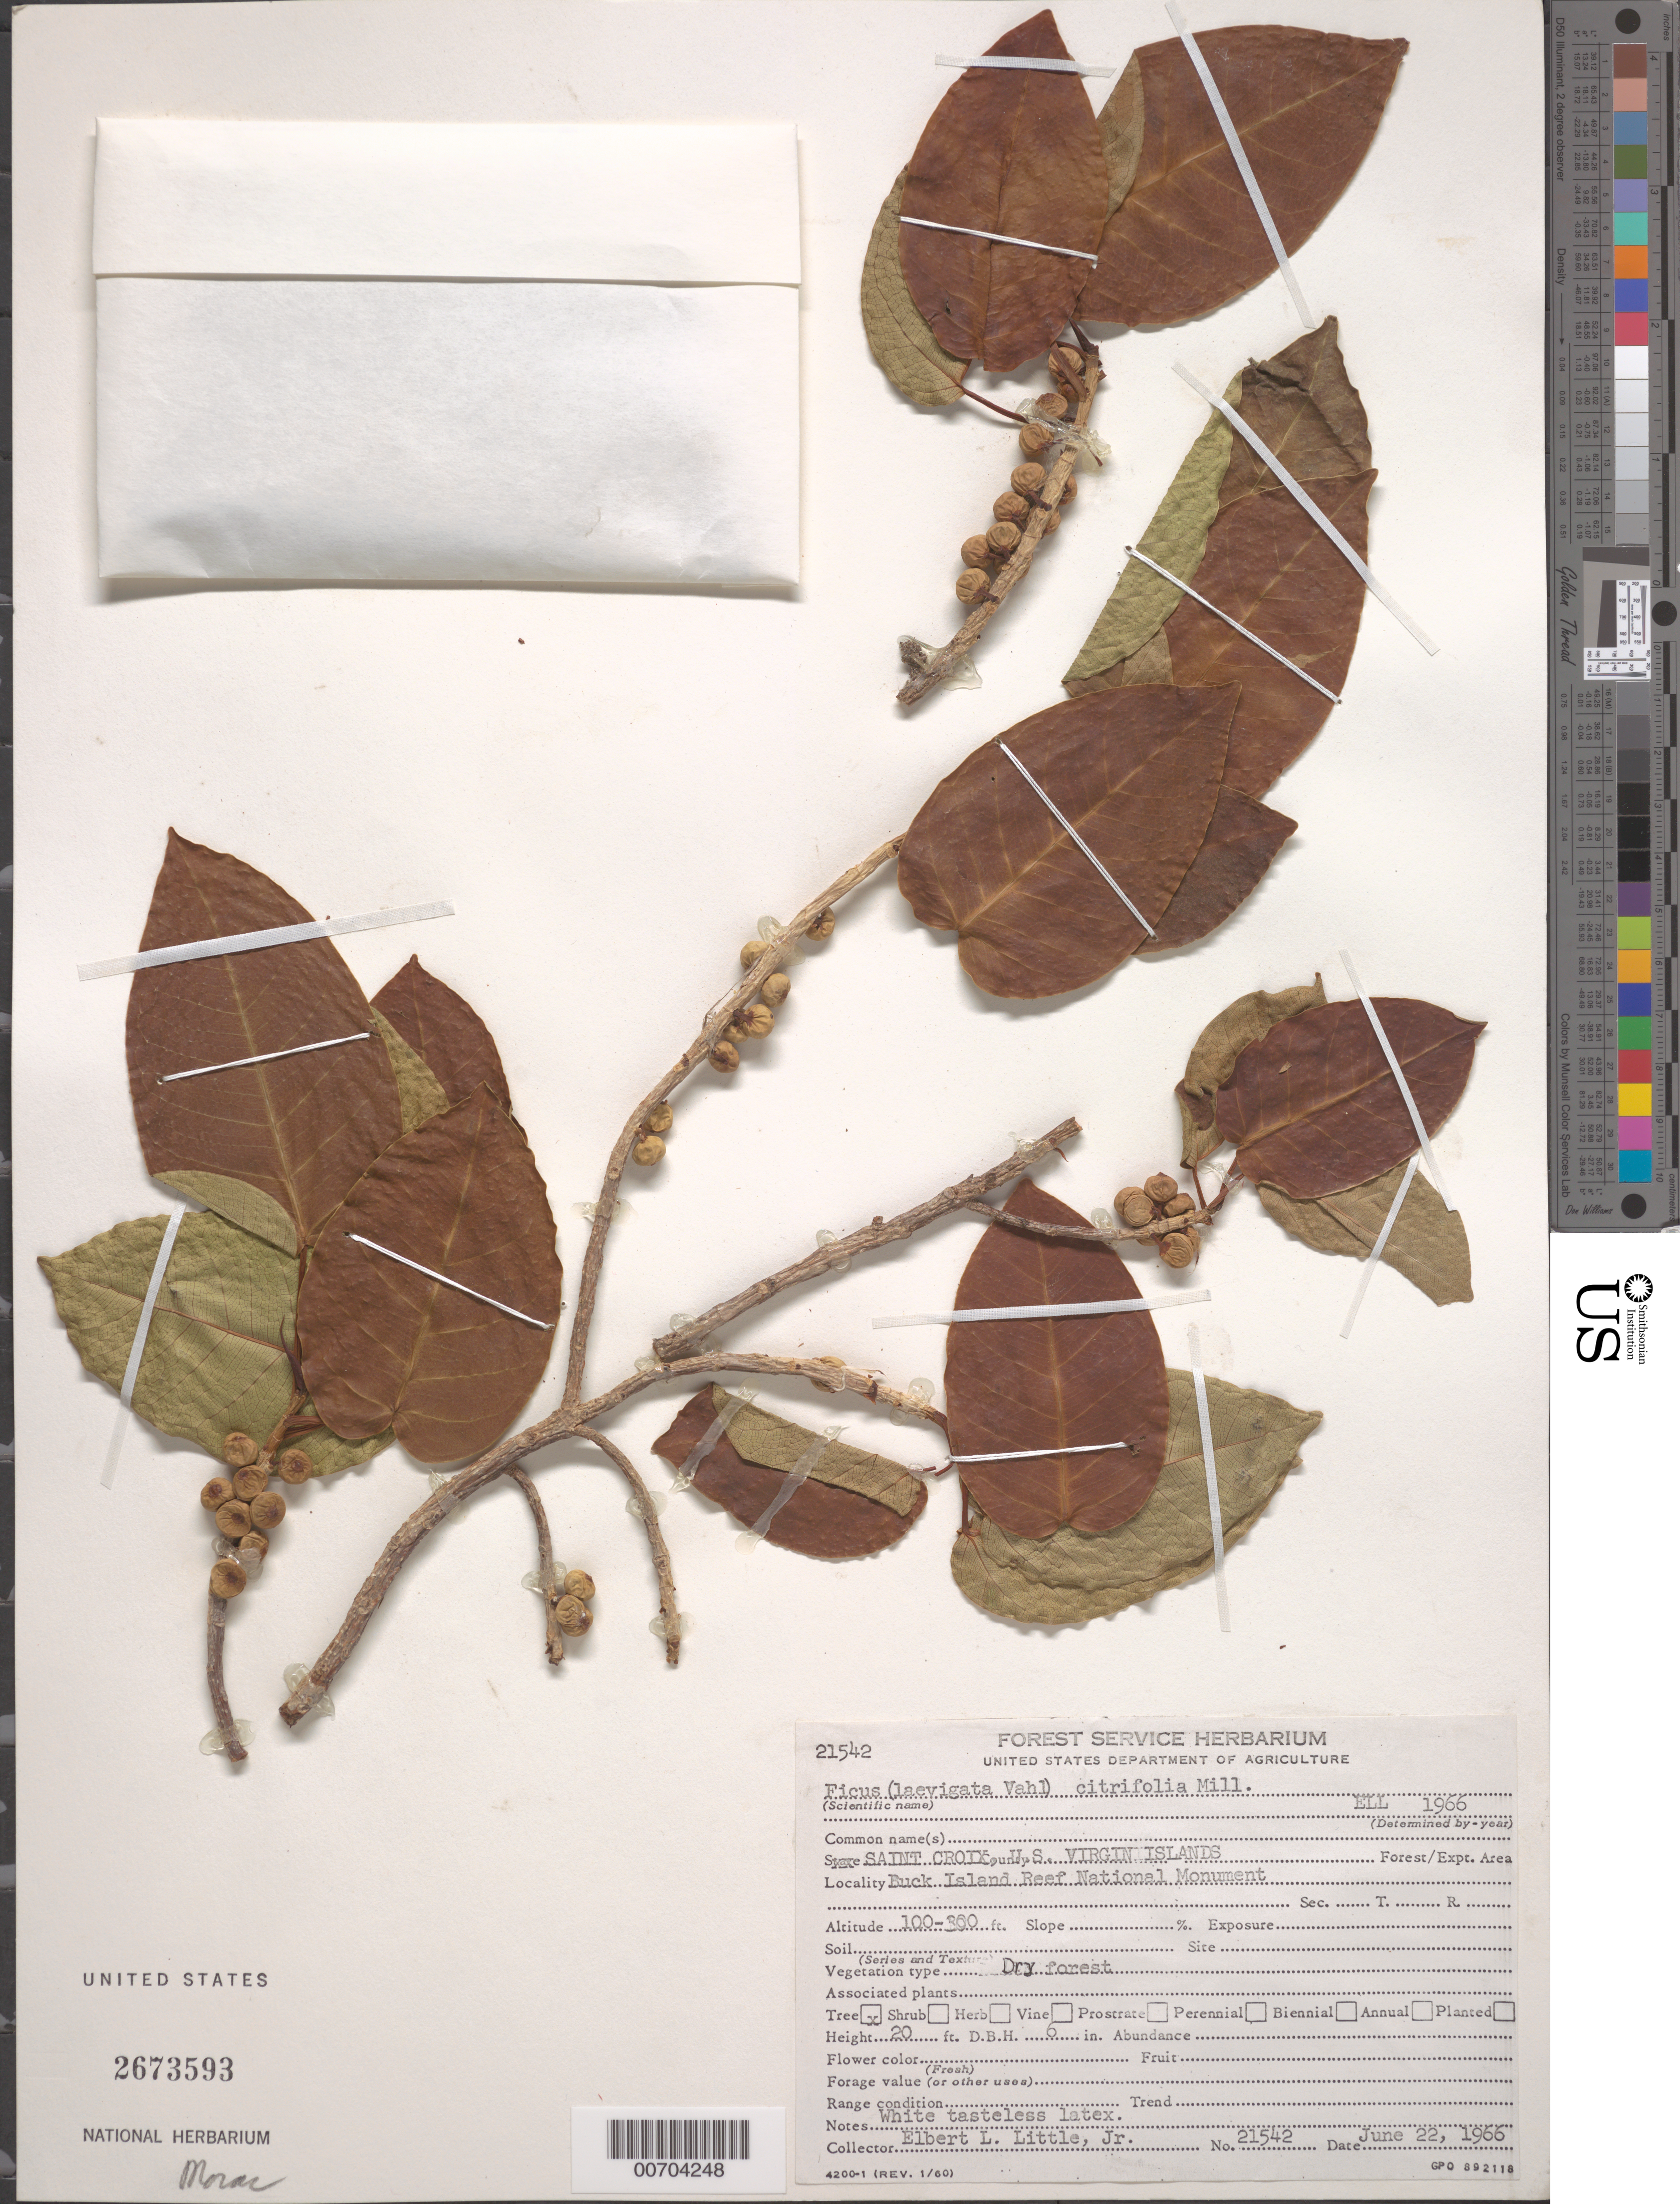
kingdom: Plantae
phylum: Tracheophyta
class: Magnoliopsida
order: Rosales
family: Moraceae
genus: Ficus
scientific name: Ficus citrifolia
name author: Mill.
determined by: Little, Elbert L., Jr., (FSSR), United States Department of Agriculture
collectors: E. L. Little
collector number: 21542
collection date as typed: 22 Jun 1966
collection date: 1966-06-22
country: U.S. Virgin Islands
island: Buck Island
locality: Buck Island Reef Natl. Monument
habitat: Dry forest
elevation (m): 30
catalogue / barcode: US 2673593